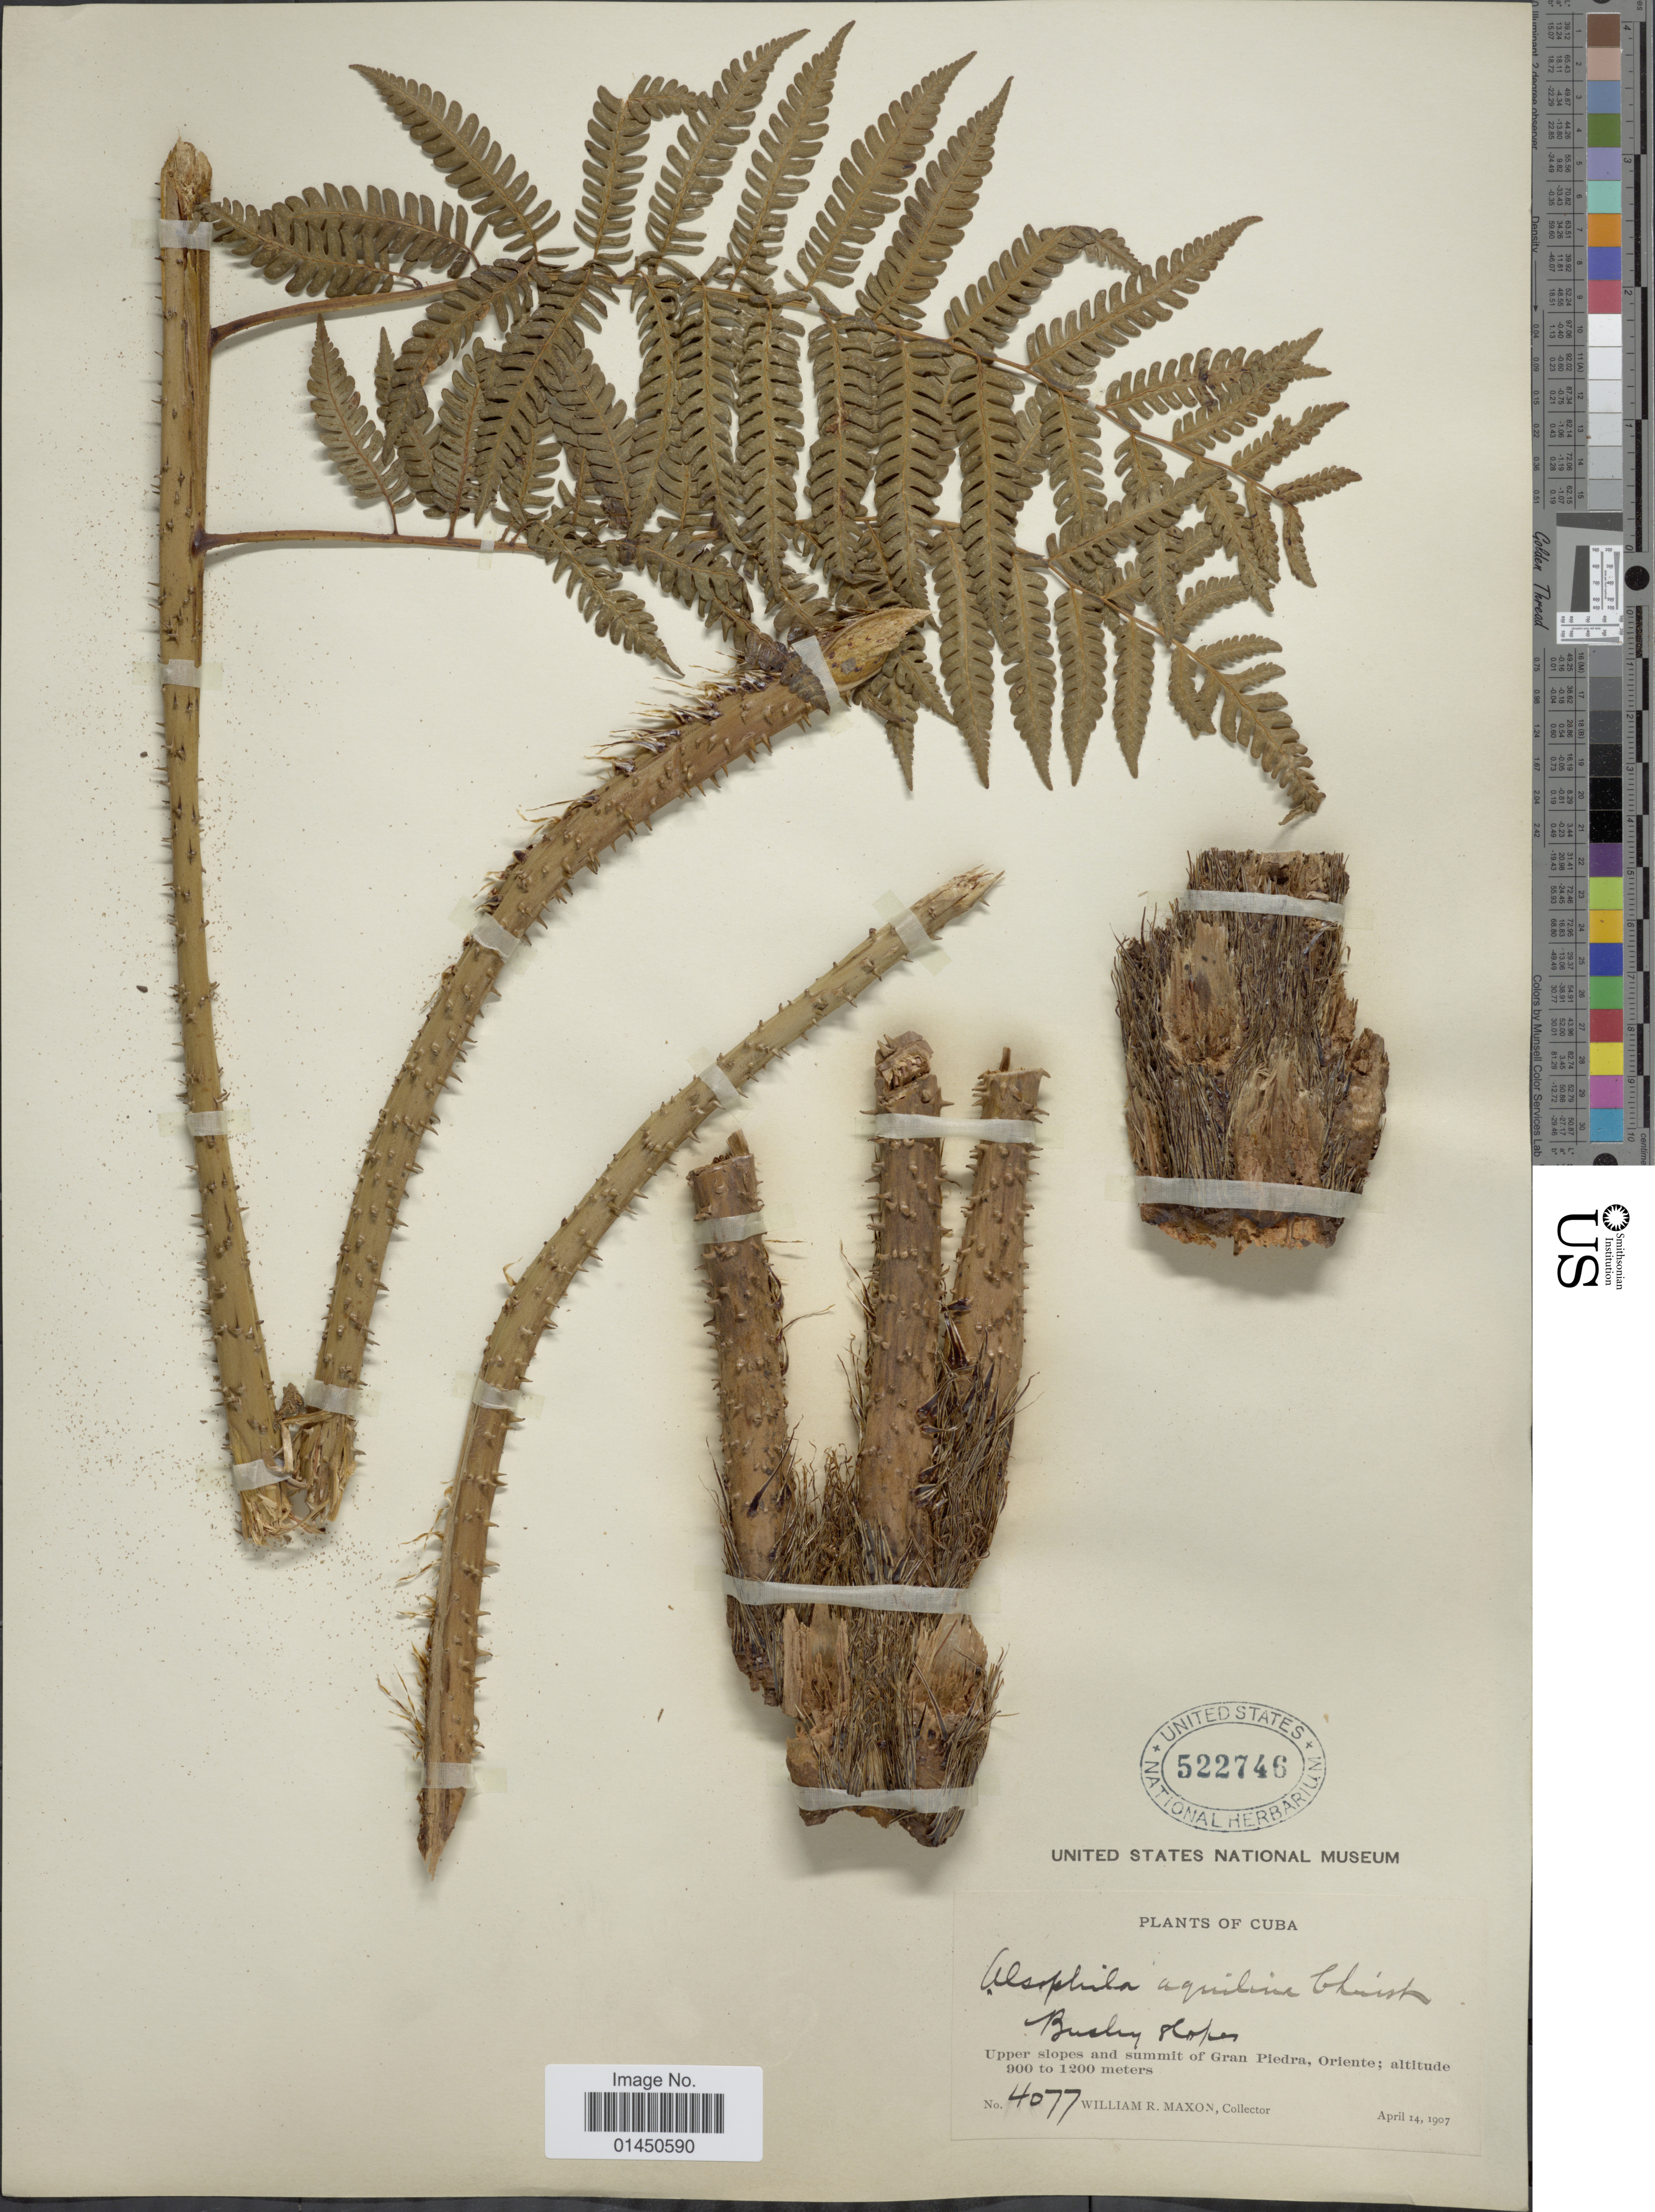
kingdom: Plantae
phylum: Tracheophyta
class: Polypodiopsida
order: Cyatheales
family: Cyatheaceae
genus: Cyathea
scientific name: Cyathea parvula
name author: (Jenman) Domin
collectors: W. R. Maxon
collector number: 4077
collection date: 1907-04-14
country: Cuba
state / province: Oriente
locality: Upper slopes and summit of Gran Piedra, bushy slopes.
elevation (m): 900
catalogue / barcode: US 522746